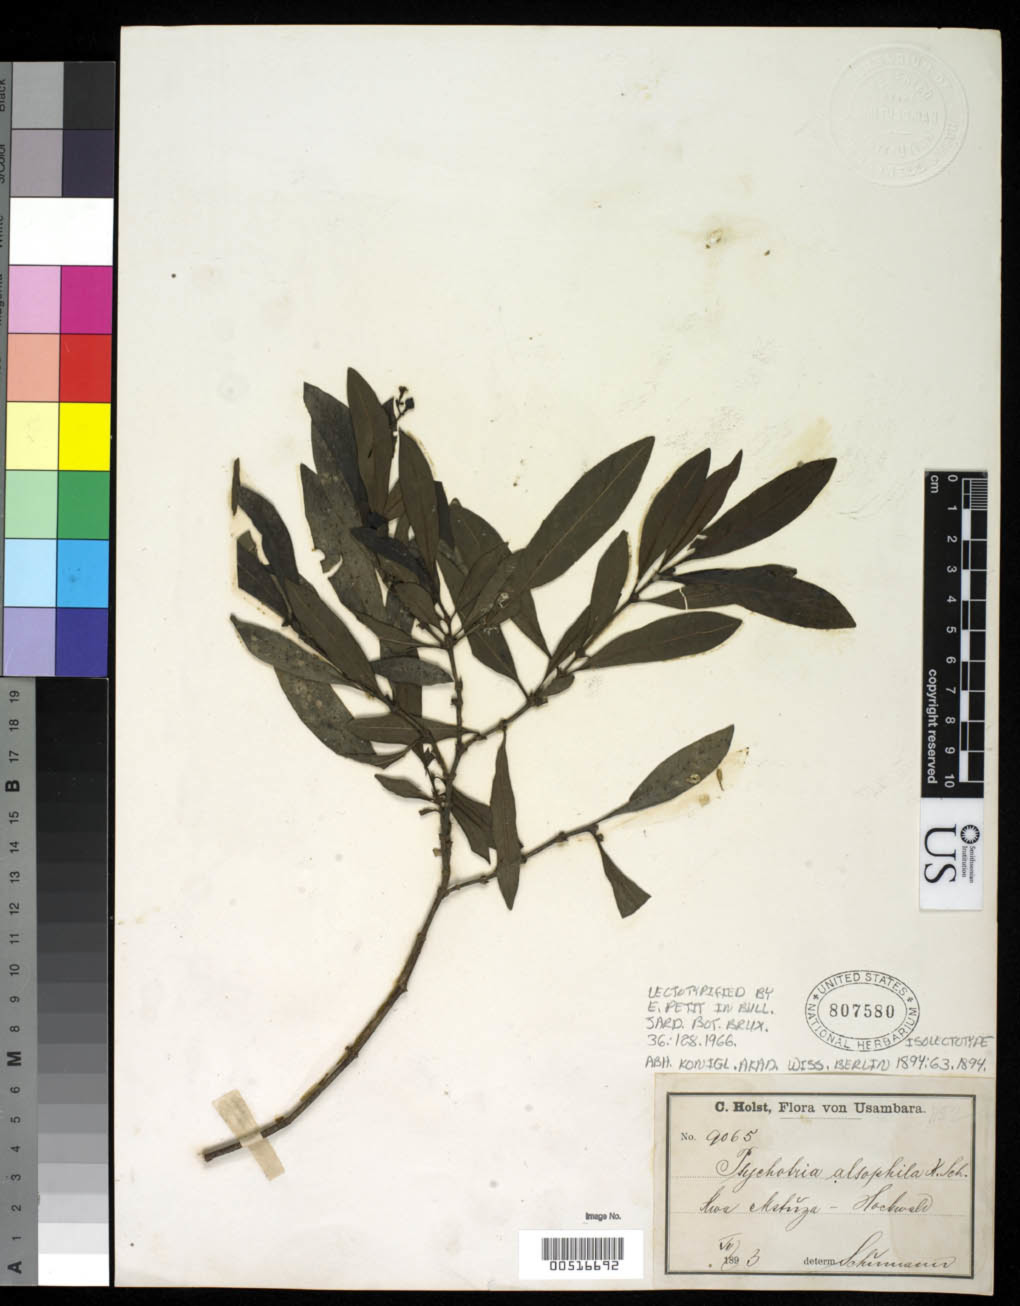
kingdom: Plantae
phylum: Tracheophyta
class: Magnoliopsida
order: Gentianales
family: Rubiaceae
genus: Psychotria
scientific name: Psychotria alsophila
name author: K. Schum.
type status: Isolectotype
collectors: C. H. Holst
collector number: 9065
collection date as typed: Aug 1893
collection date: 1893-08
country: Tanzania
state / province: Tanga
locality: Usambara, Kwa Mshuza, hochwald.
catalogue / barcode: US 807580